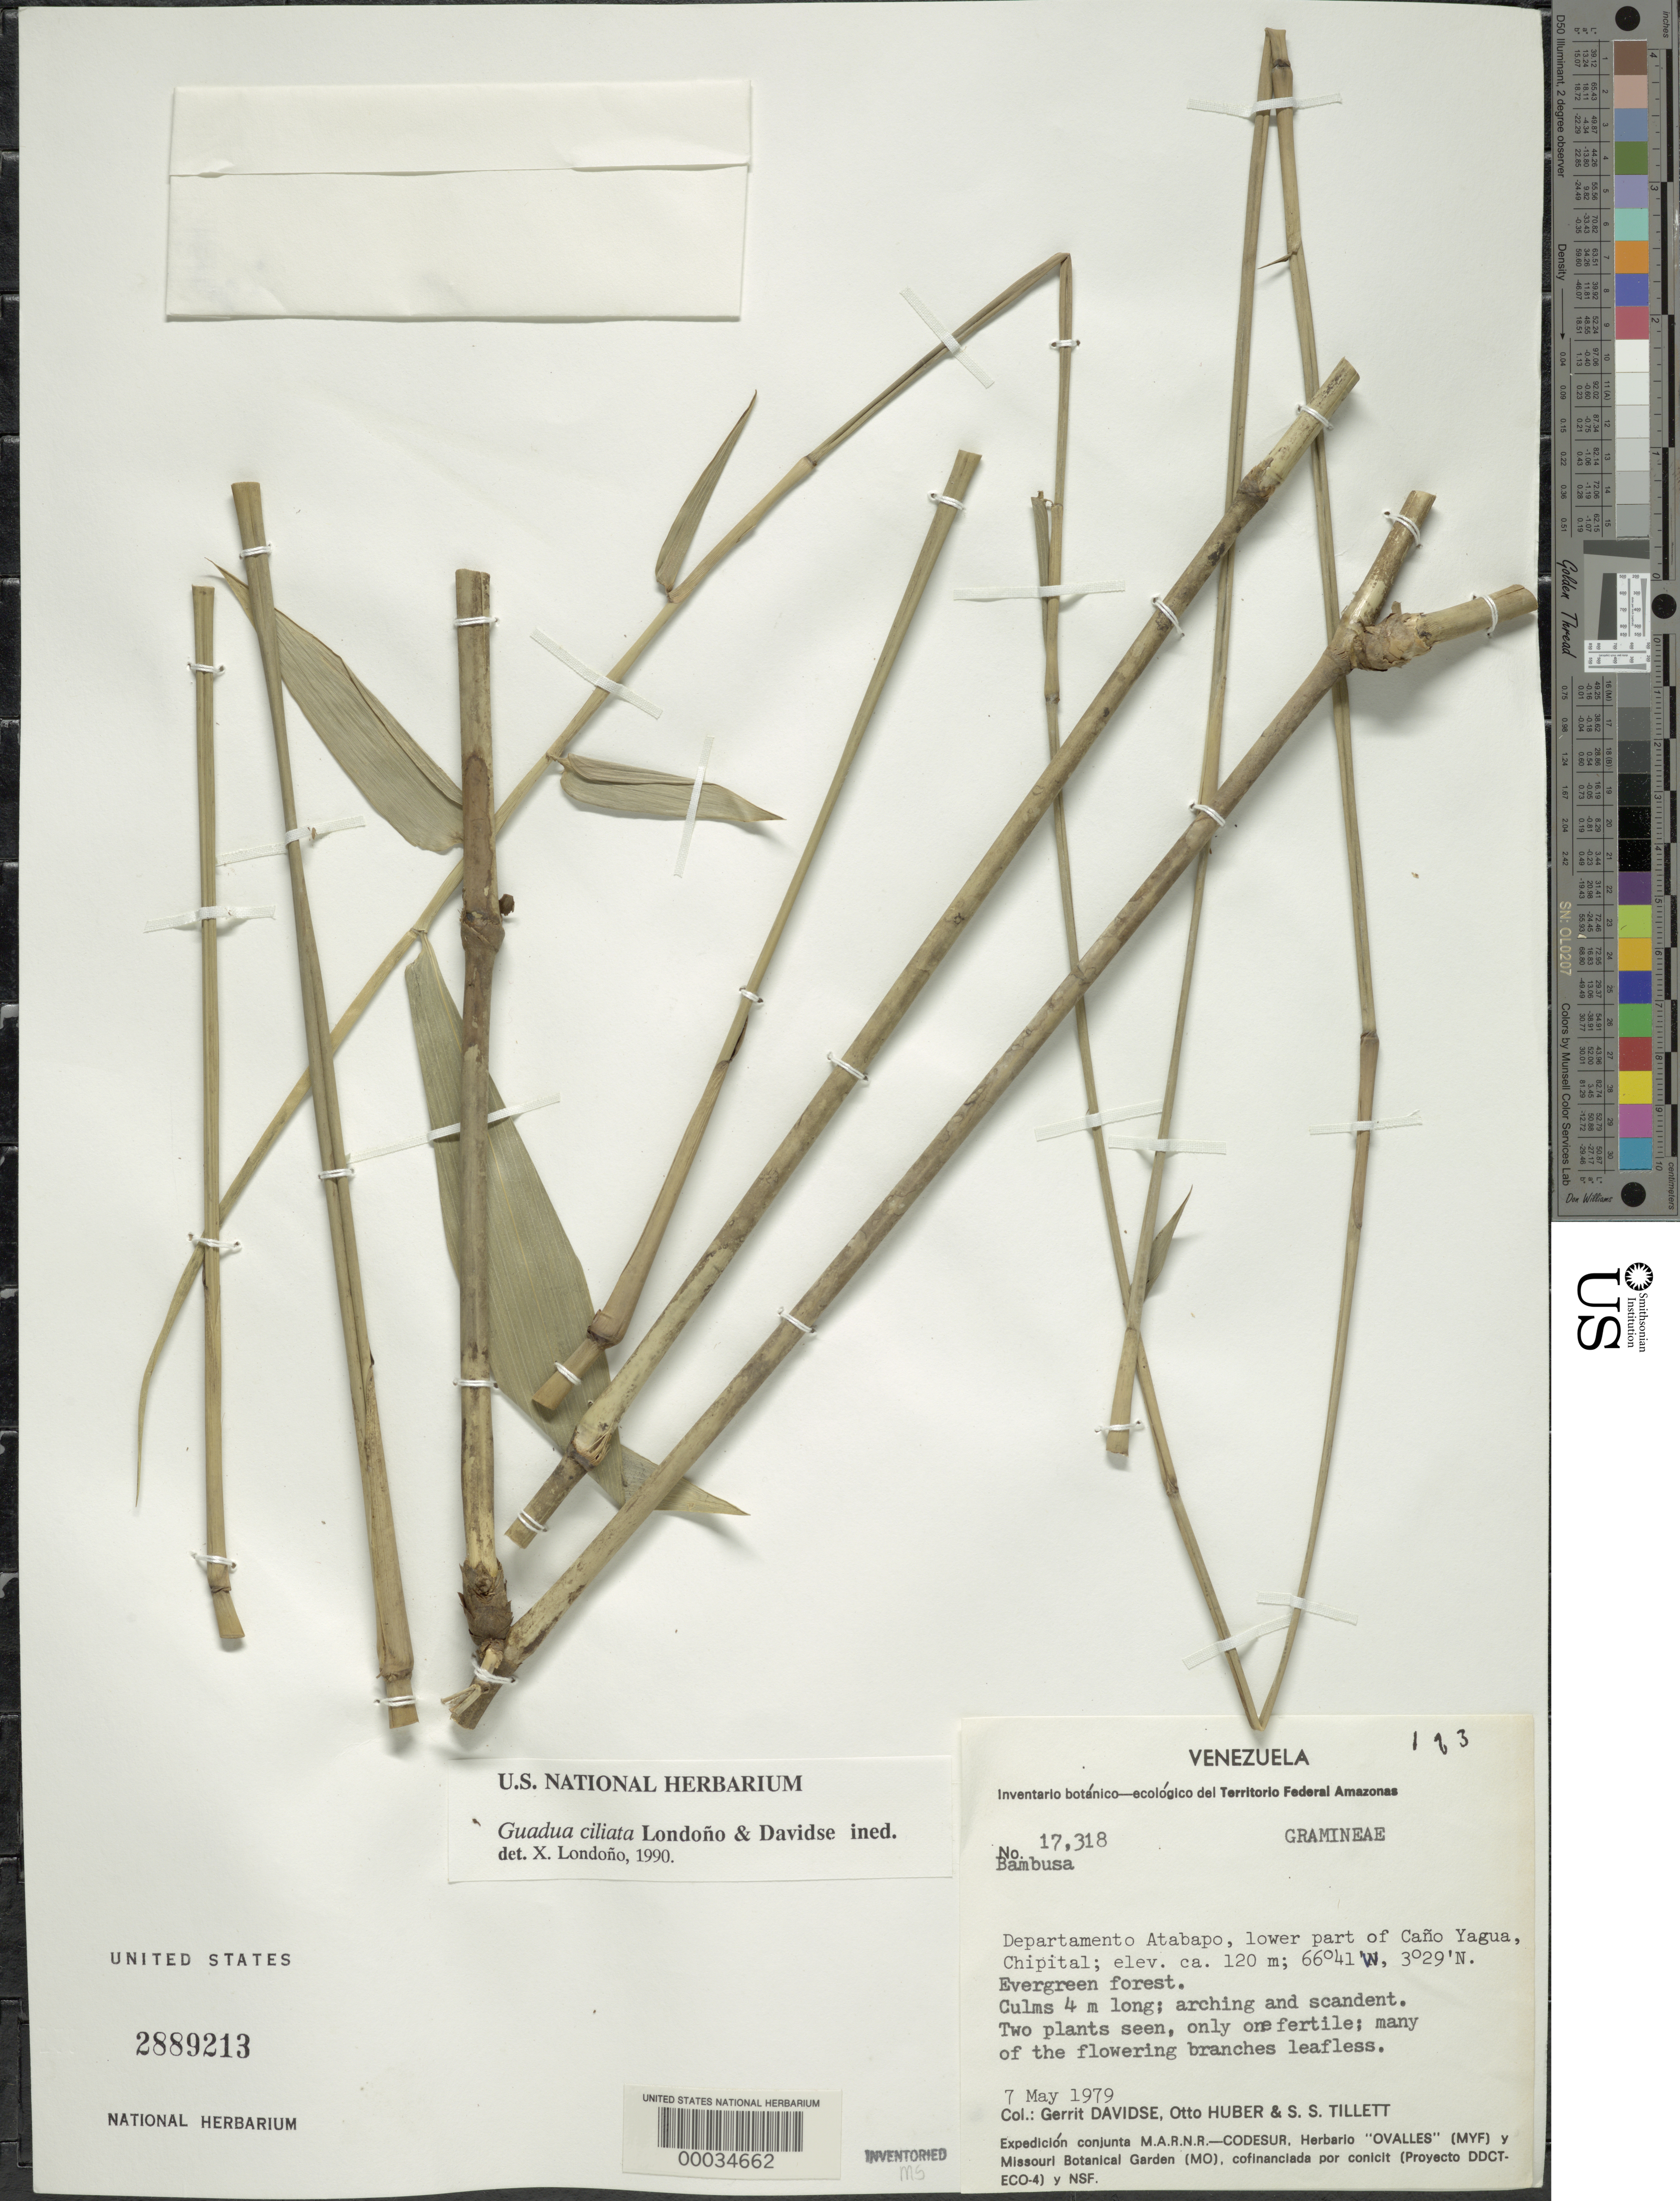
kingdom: Plantae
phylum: Tracheophyta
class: Liliopsida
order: Poales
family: Poaceae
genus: Guadua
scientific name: Guadua ciliata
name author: Londoño & Davidse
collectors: G. Davidse, O. Huber & S. S. Tillett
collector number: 17318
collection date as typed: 07 May 1979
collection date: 1979-05-07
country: Venezuela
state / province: Amazonas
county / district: Atabapo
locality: Lower part of Cano Yagua, Chipital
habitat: Evergreen forest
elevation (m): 120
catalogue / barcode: US 2889213